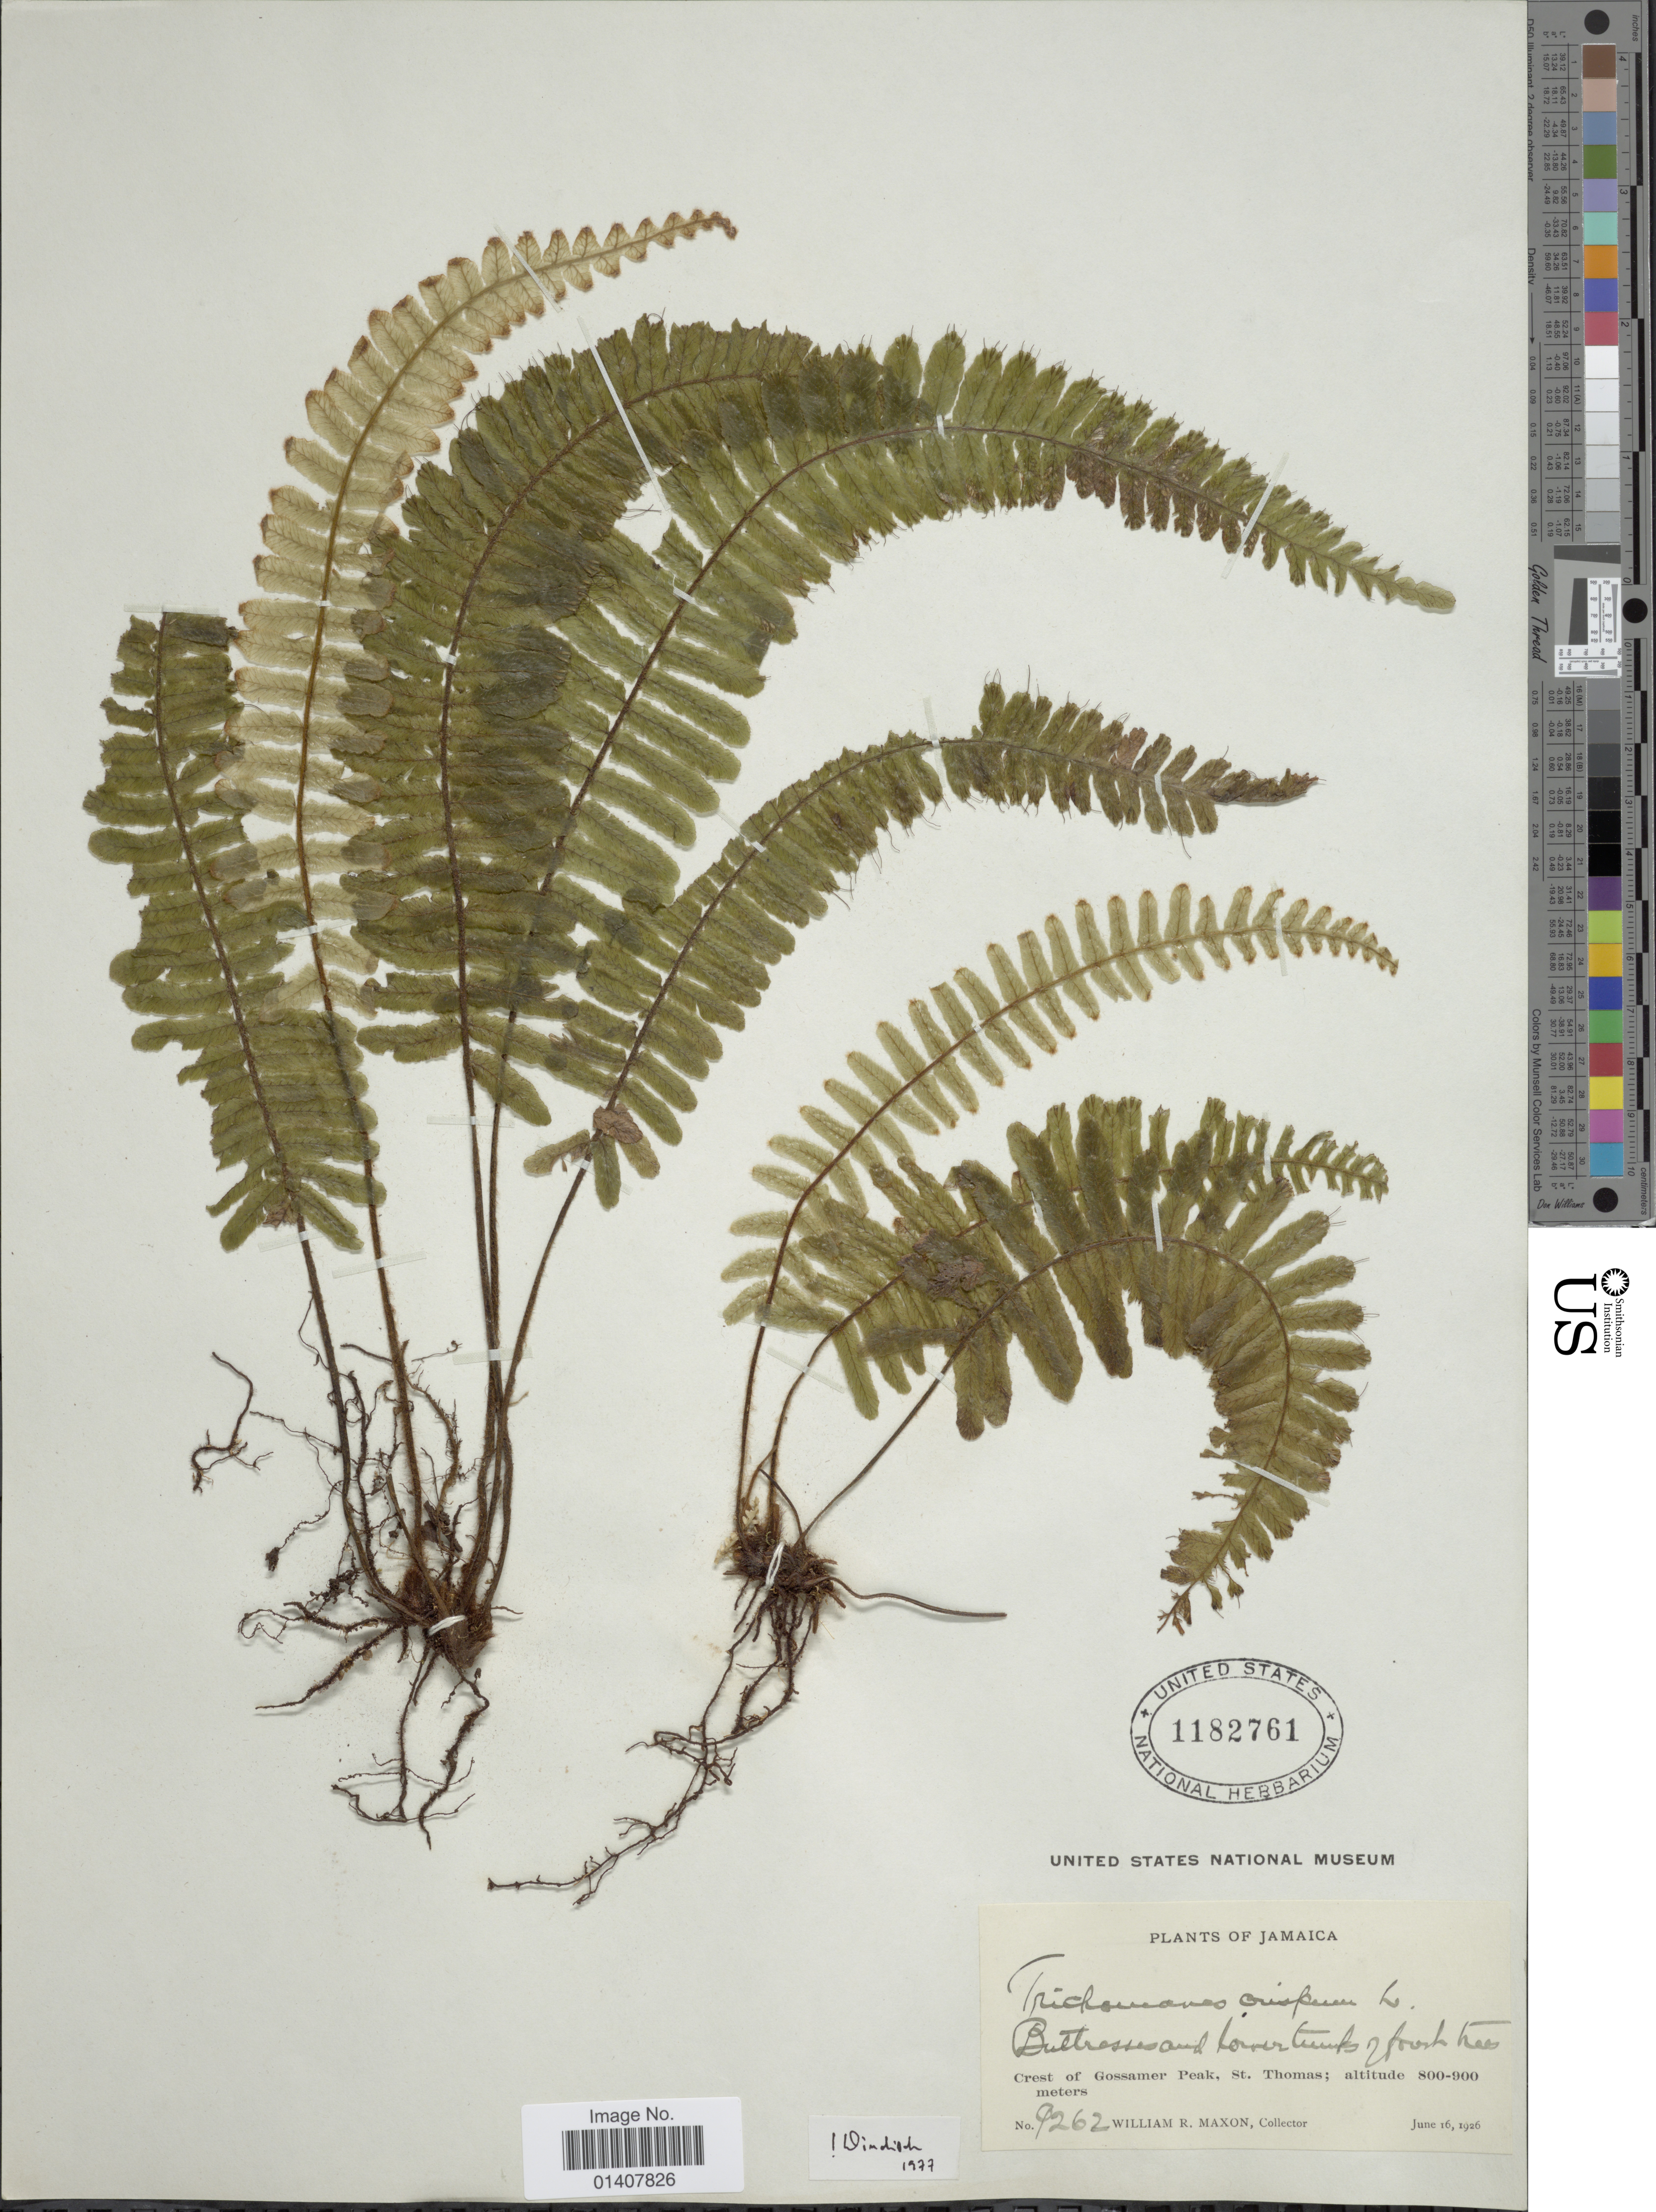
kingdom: Plantae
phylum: Tracheophyta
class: Polypodiopsida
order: Hymenophyllales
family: Hymenophyllaceae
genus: Trichomanes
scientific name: Trichomanes crispum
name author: L.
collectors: W. R. Maxon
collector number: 9262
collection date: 1926-06-16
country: Jamaica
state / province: Saint Thomas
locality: Crest of Gossamer peak, St. Thomas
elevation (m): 800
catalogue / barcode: US 1182761